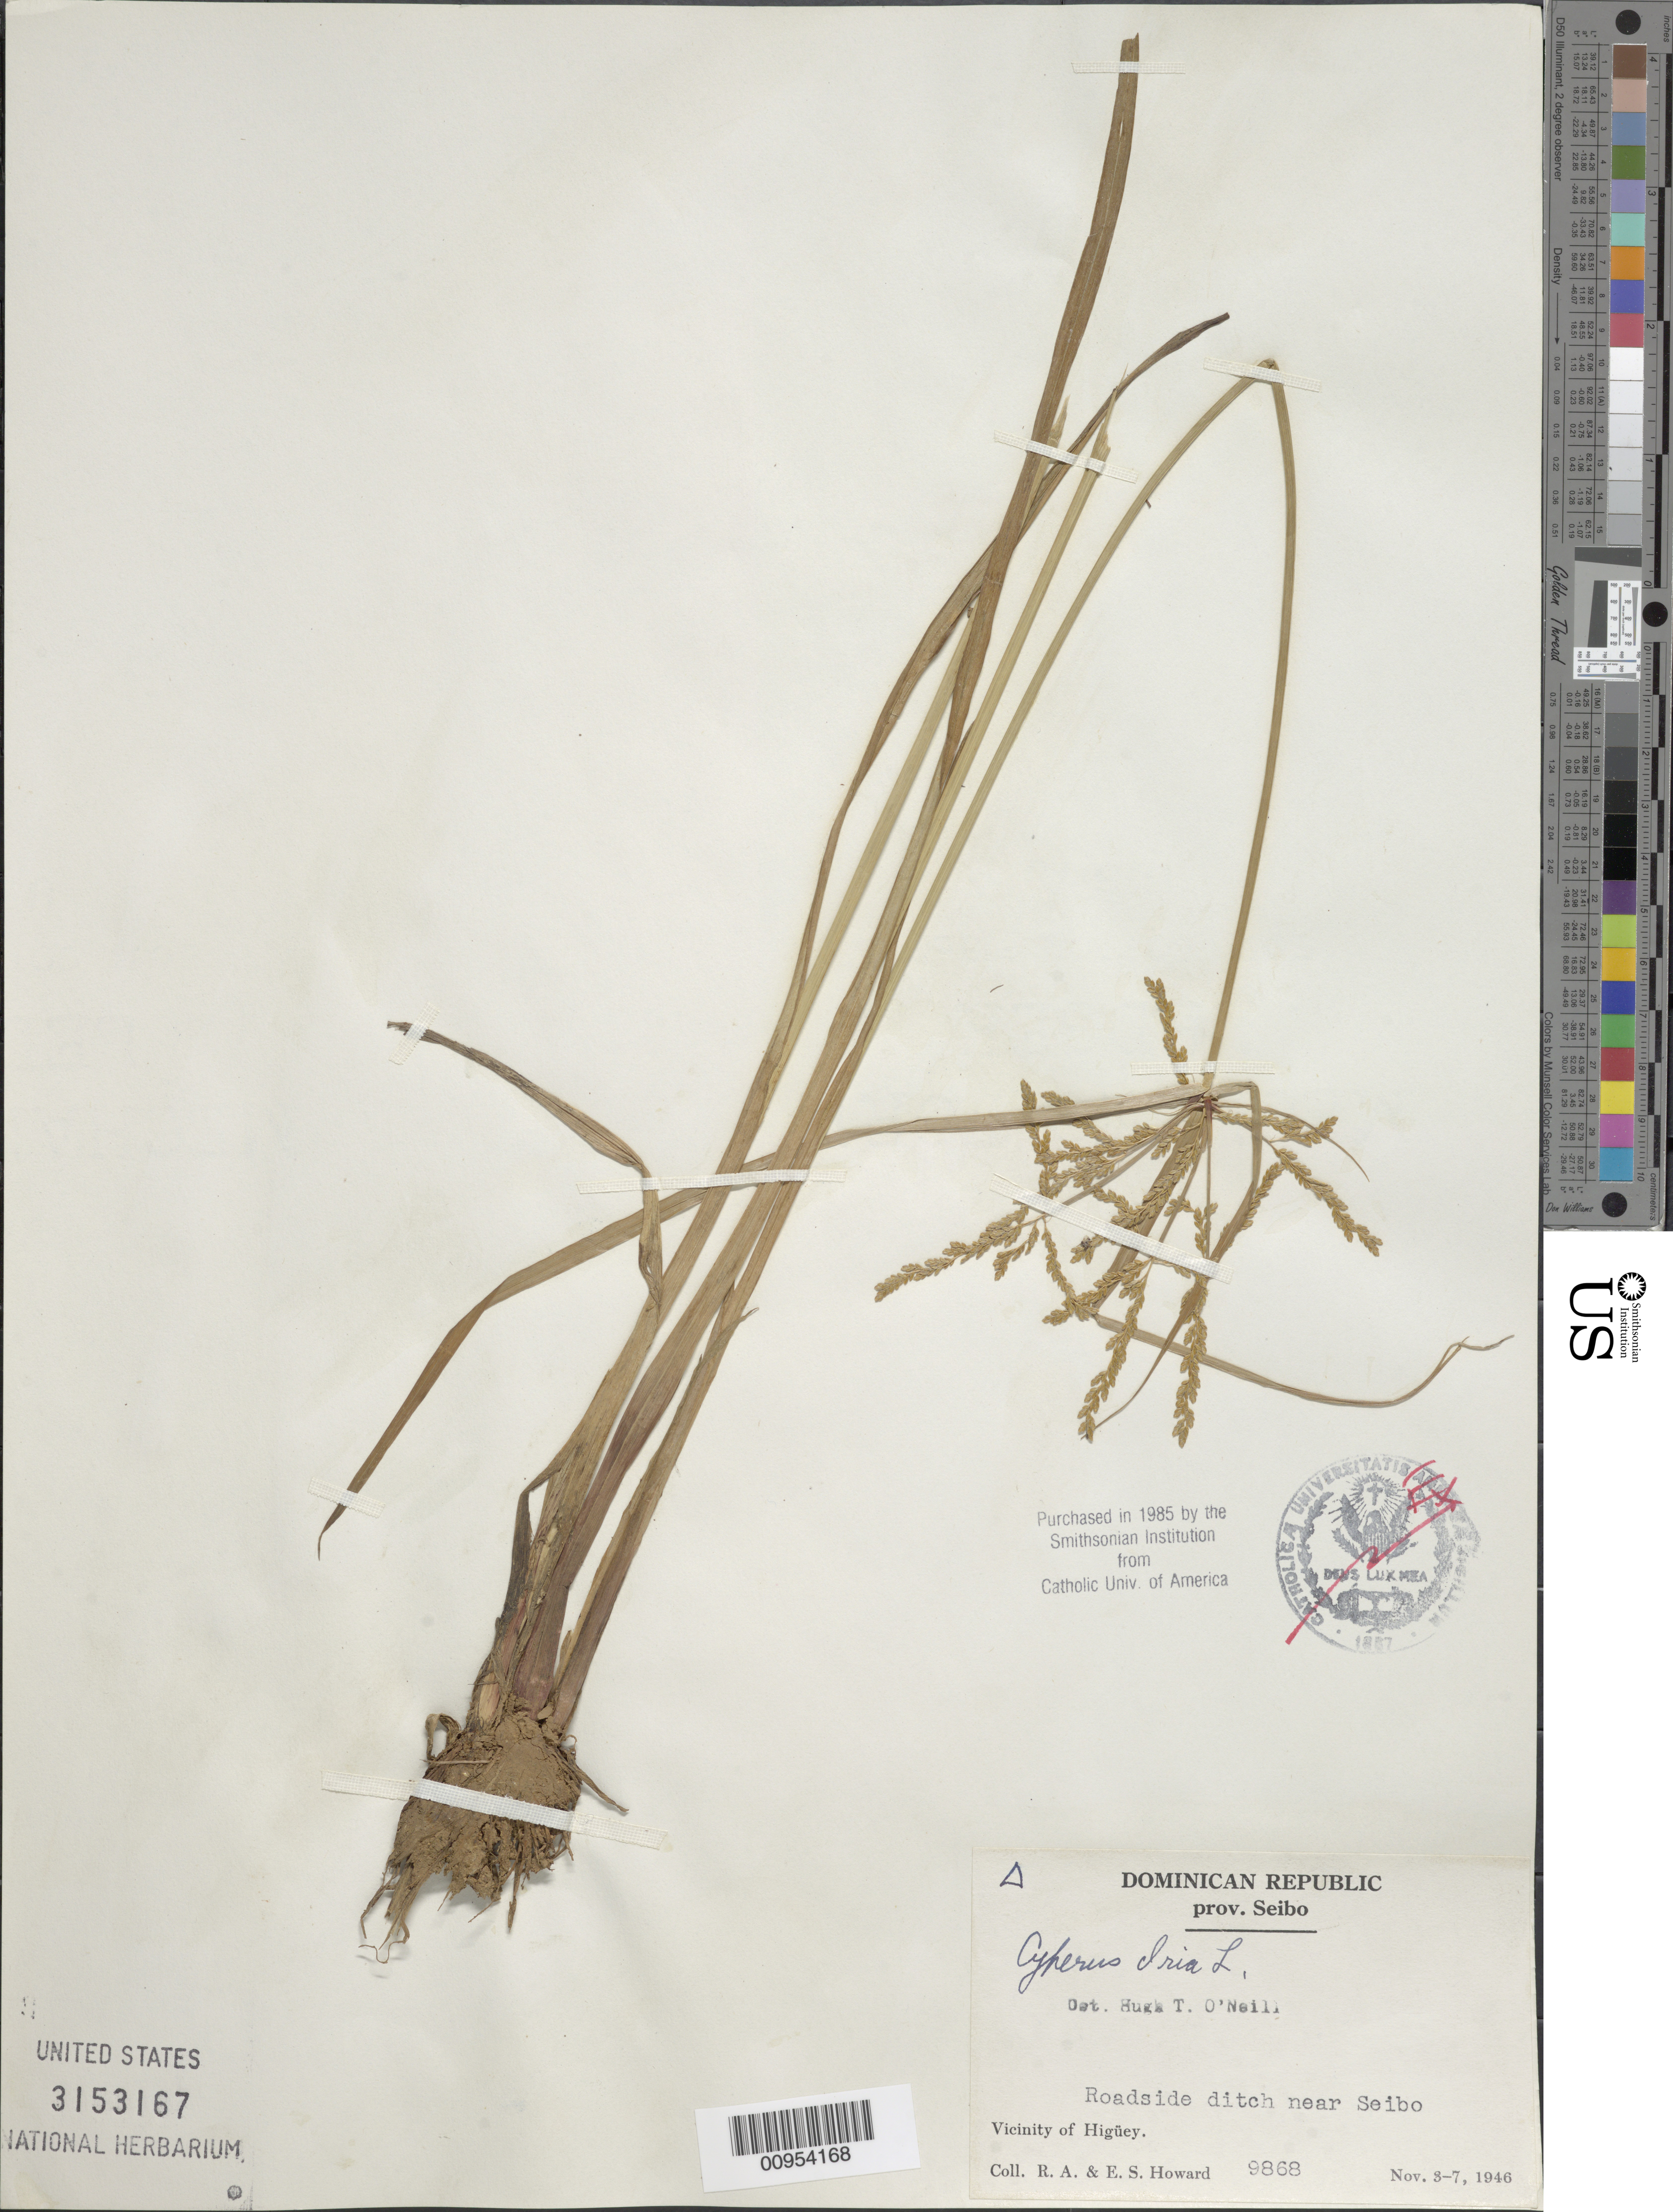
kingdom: Plantae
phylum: Tracheophyta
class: Liliopsida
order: Poales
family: Cyperaceae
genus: Cyperus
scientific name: Cyperus iria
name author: L.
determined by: O'Neill, Hugh T.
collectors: R. A. Howard & E. S. Howard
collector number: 9868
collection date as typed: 03 Nov 1946 to 07 Nov 1946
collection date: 1946-11-03/1946-11-07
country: Dominican Republic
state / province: El Seibo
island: Hispaniola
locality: Roadside ditch near Seibo, vicinity of Higüey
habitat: Roadside ditch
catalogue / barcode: US 3153167